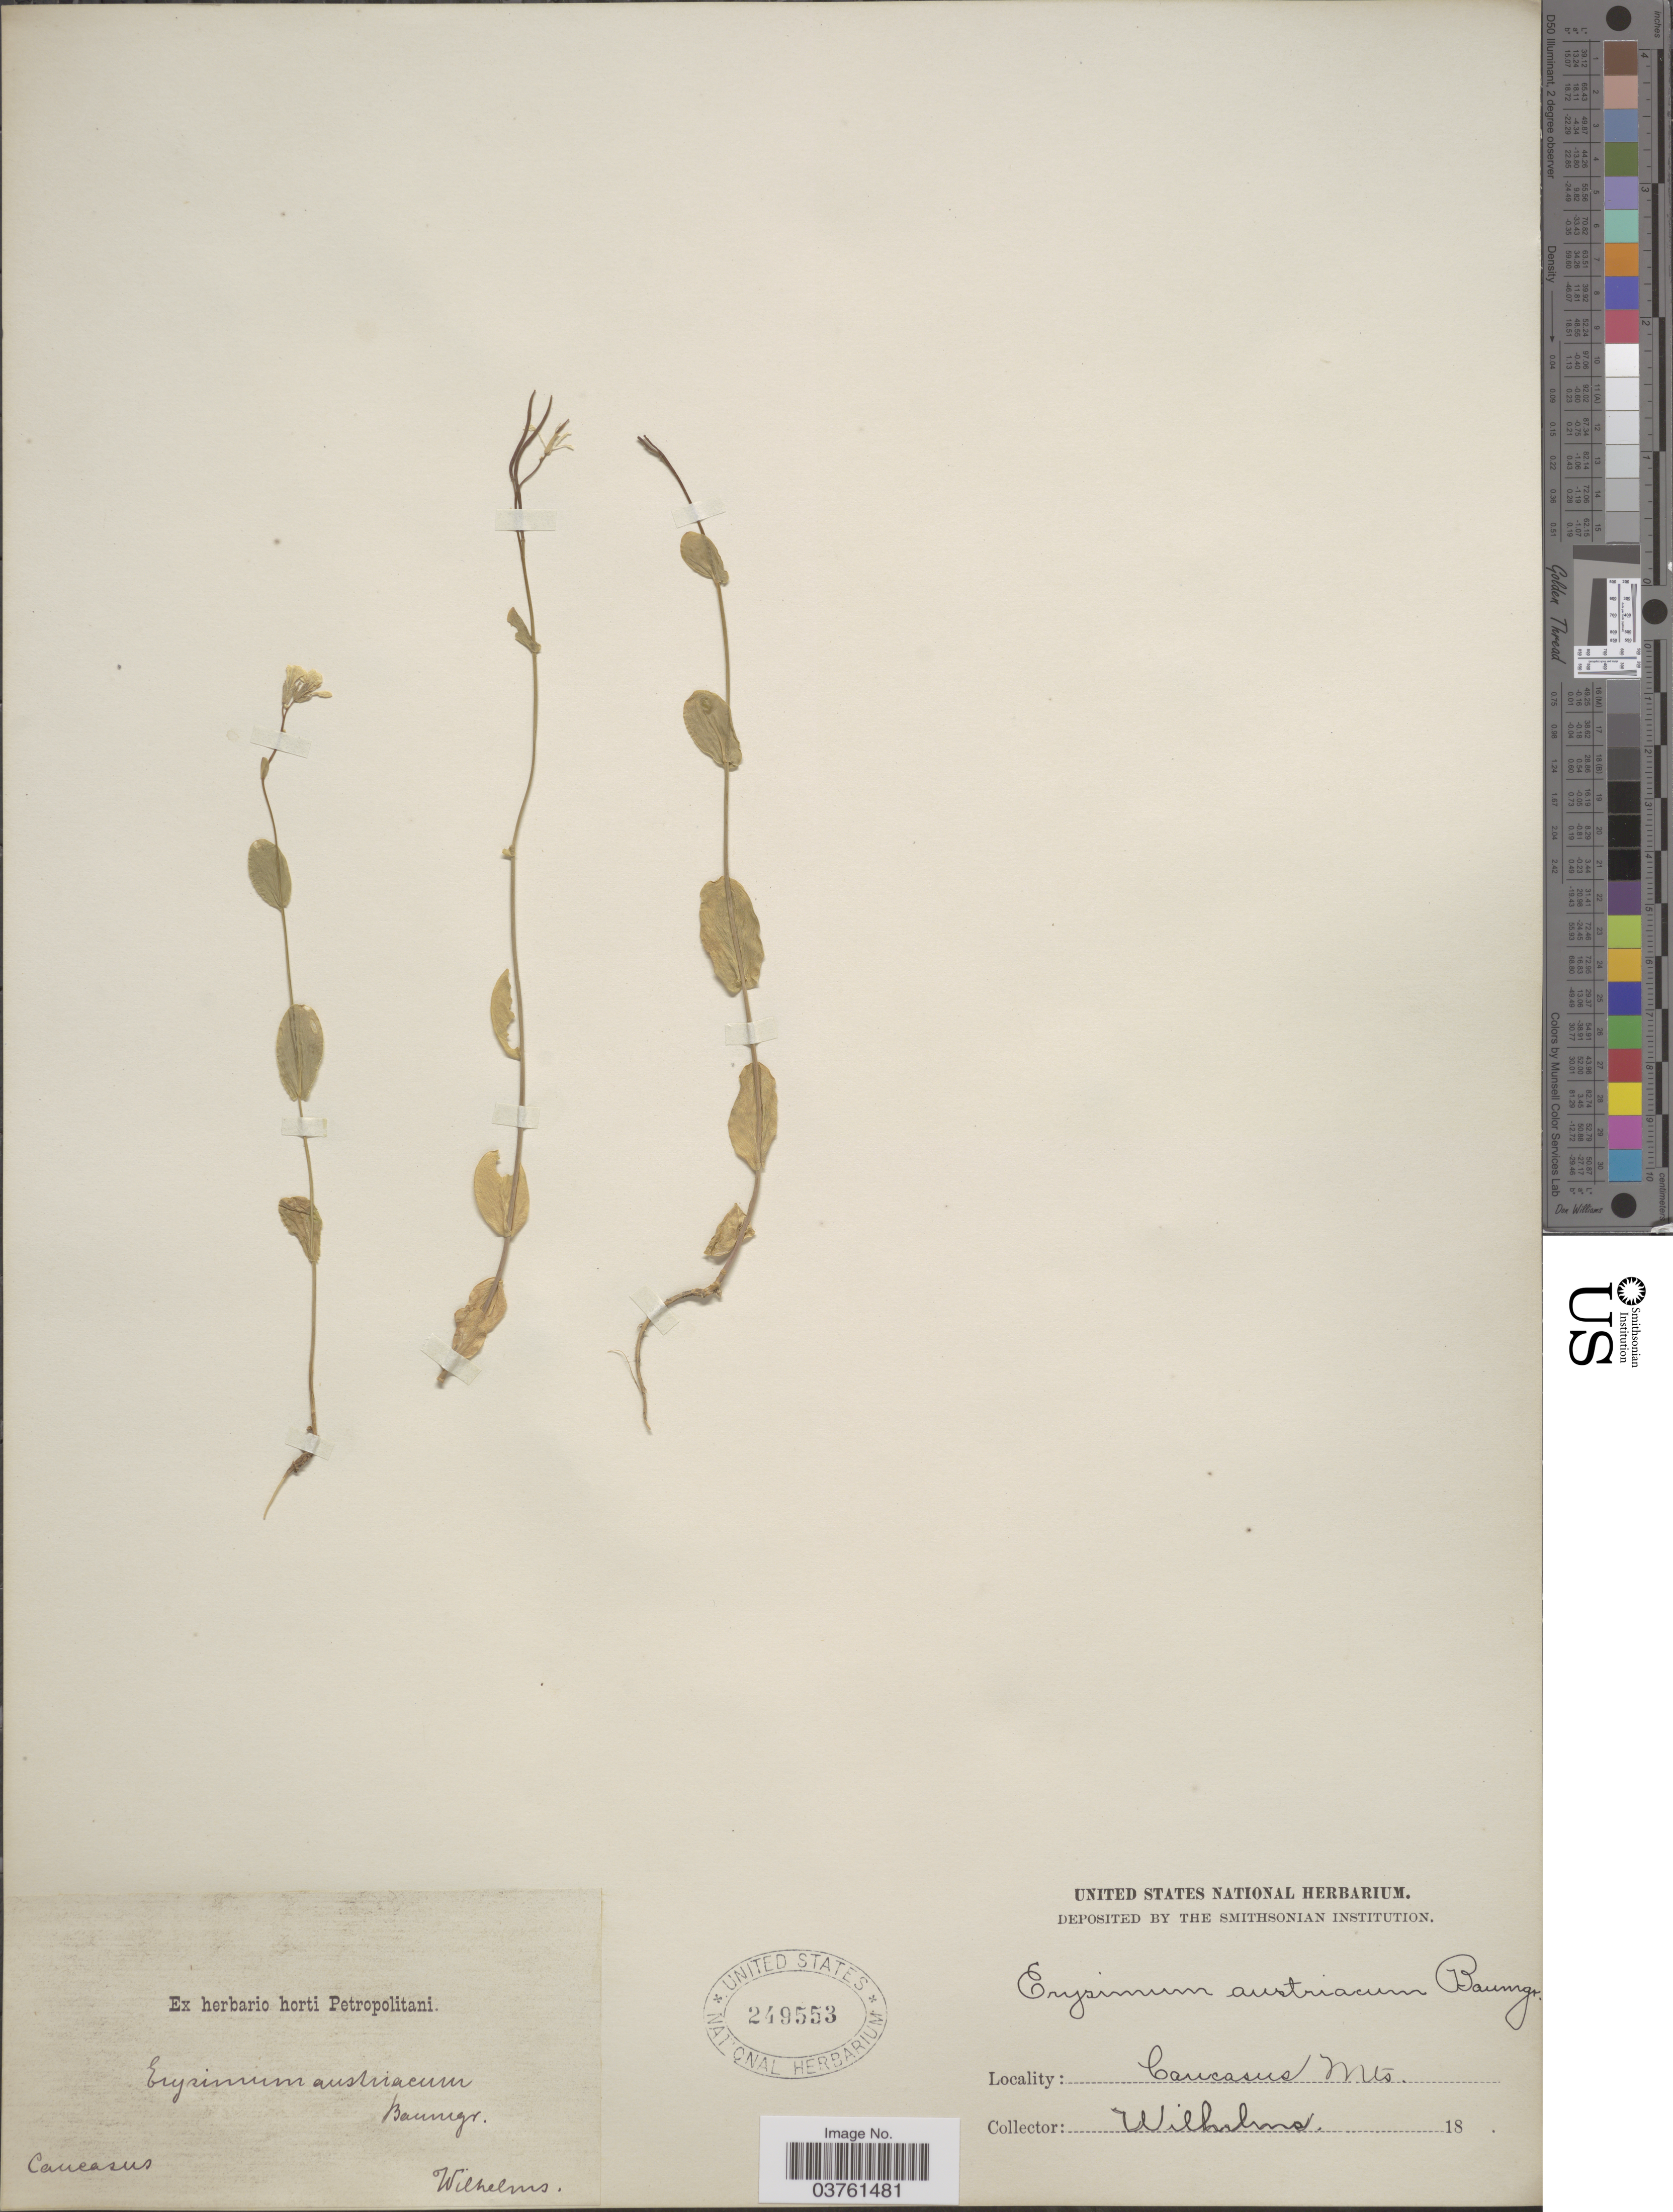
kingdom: Plantae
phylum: Tracheophyta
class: Magnoliopsida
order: Brassicales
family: Brassicaceae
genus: Erysimum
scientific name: Erysimum austriacum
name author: (Jacq.) Roth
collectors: C. Wilhelms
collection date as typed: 18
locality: Caucasus. Caucasus Mts.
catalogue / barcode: US 249553